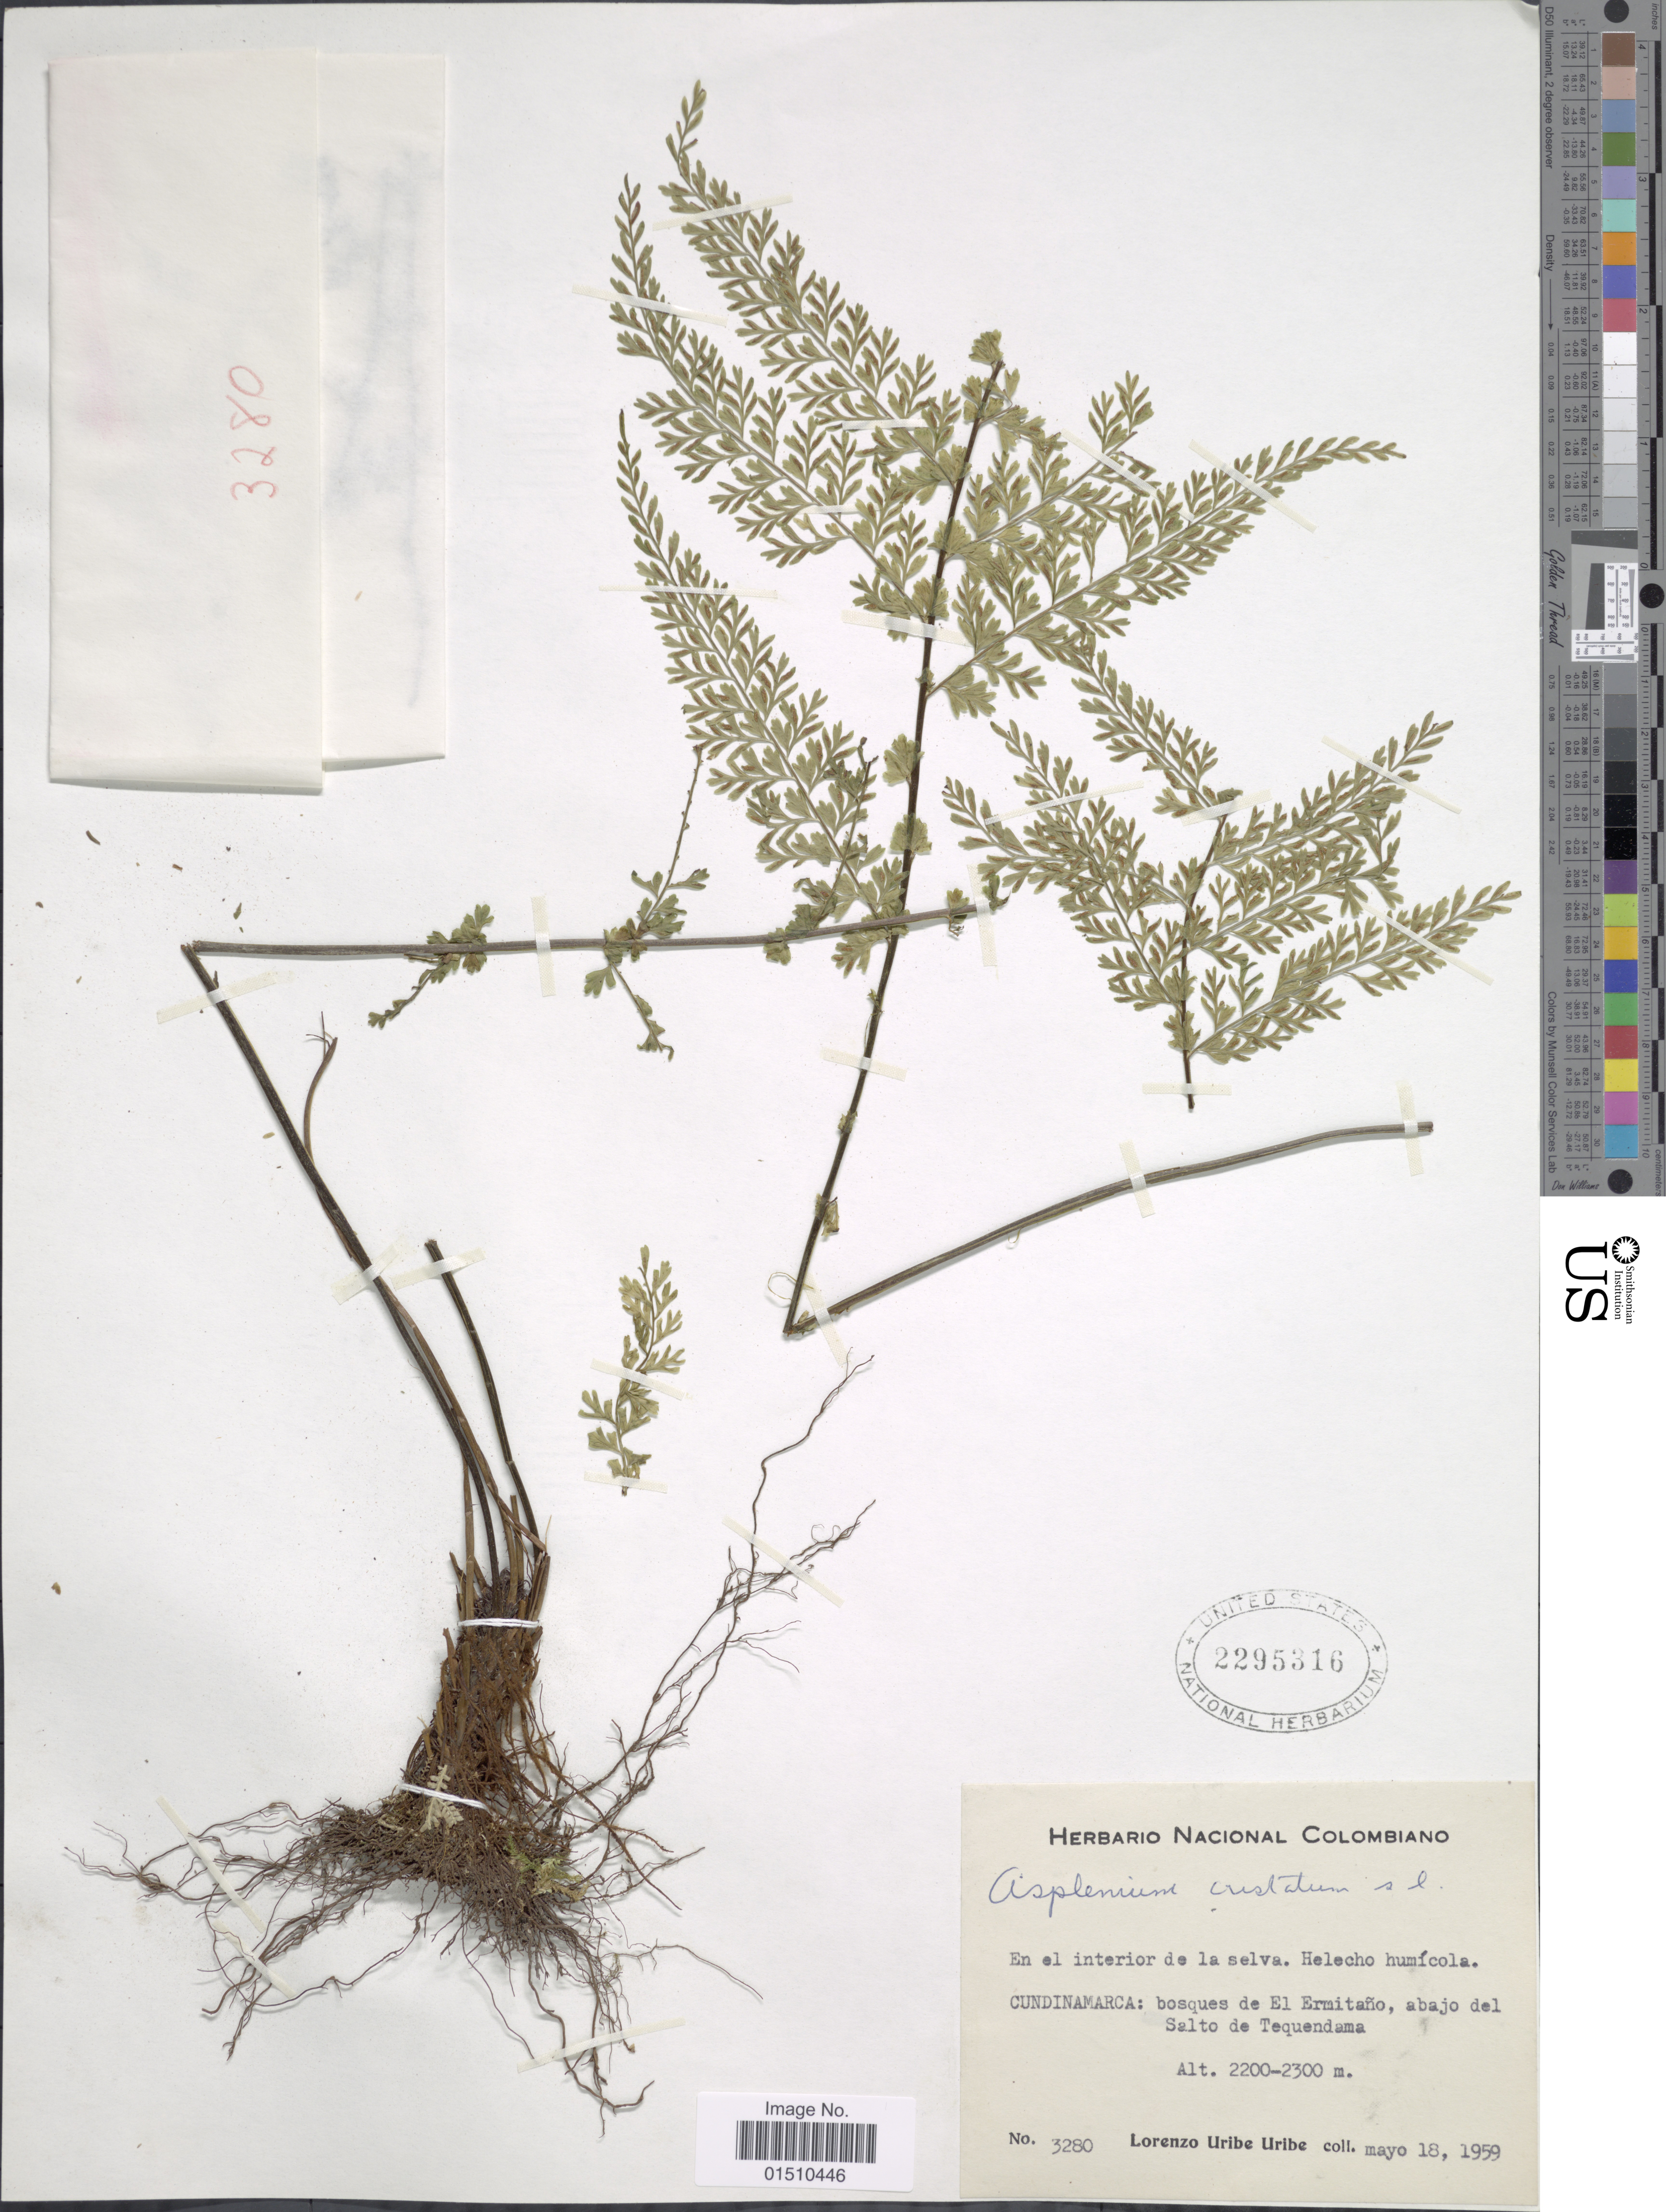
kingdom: Plantae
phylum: Tracheophyta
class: Polypodiopsida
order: Polypodiales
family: Aspleniaceae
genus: Asplenium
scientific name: Asplenium cristatum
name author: Lam.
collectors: L. Uribe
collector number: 3280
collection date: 1959-05-18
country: Colombia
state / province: Cundinamarca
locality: Colombiano, bosques de El Ermitano, abajoa del Salto de Tequendama.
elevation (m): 2200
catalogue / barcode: US 2295316